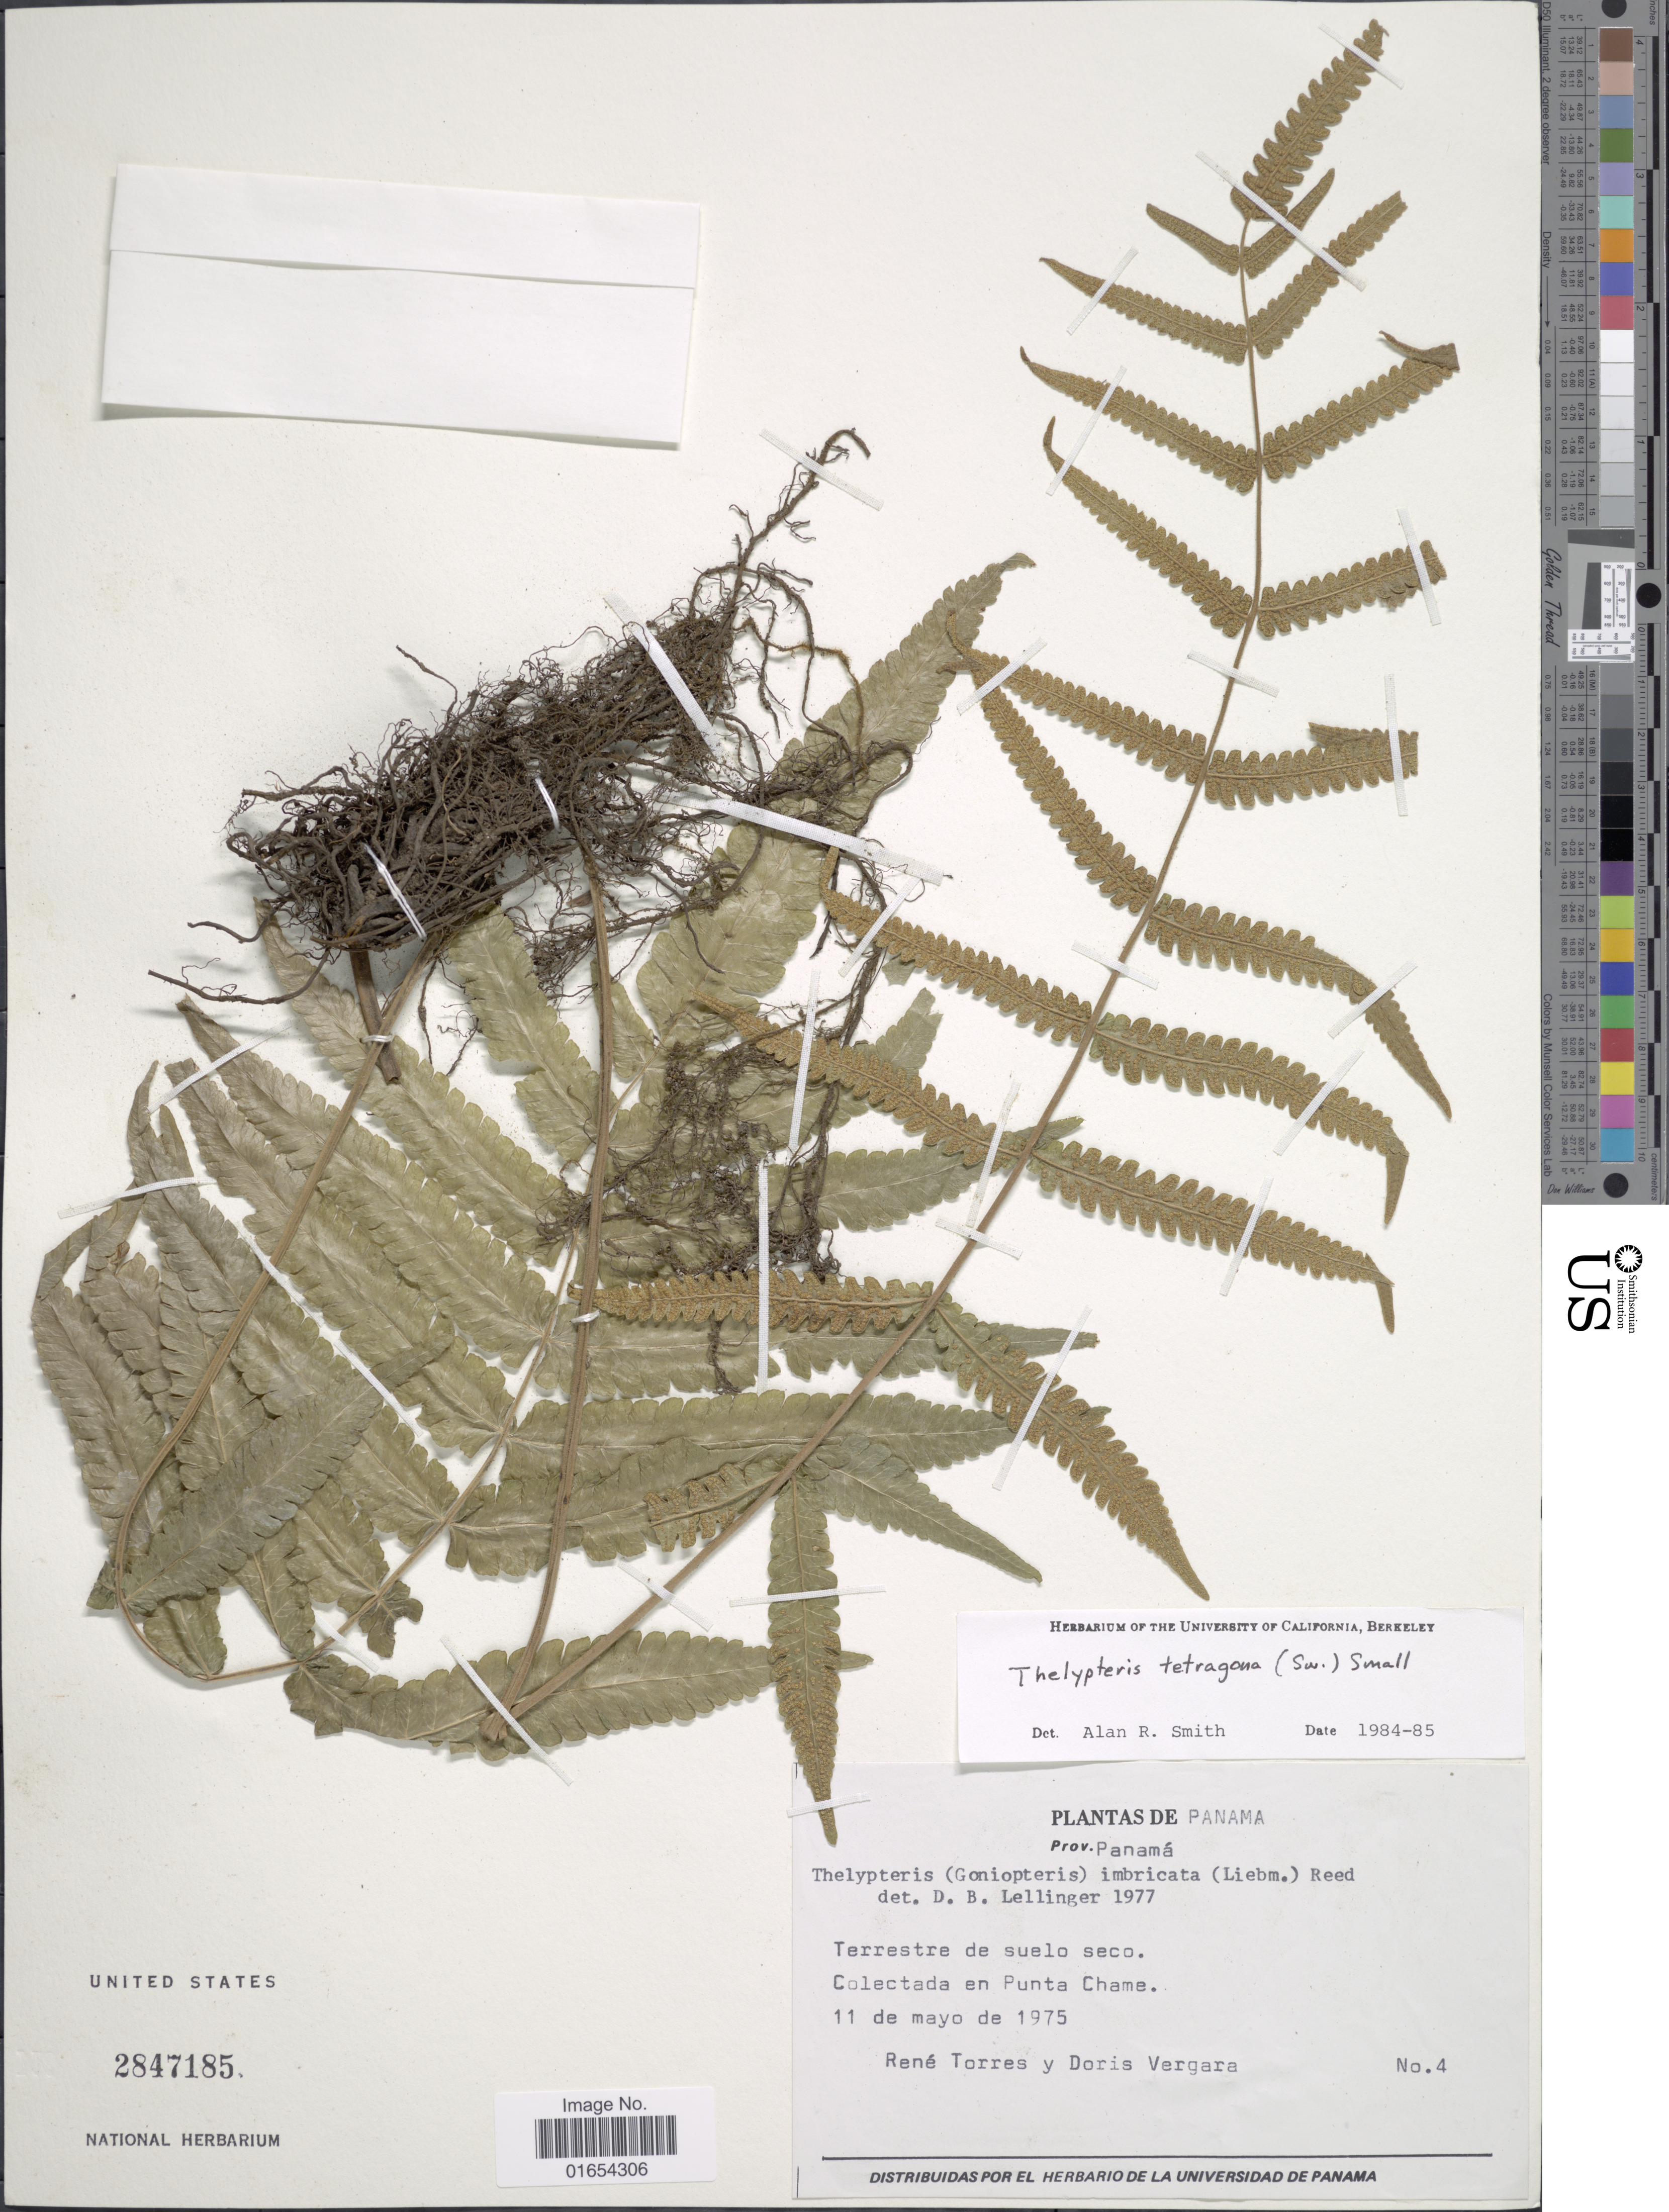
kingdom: Plantae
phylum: Tracheophyta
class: Polypodiopsida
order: Polypodiales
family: Thelypteridaceae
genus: Goniopteris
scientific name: Goniopteris tetragona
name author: (C. Presl) Sw.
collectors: R. Torres & D. Vergara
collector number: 4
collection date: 1975-05-11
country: Panama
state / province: Panamá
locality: Terrestre de suelo seco. Colectada en Punta Chame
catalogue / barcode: US 2847185